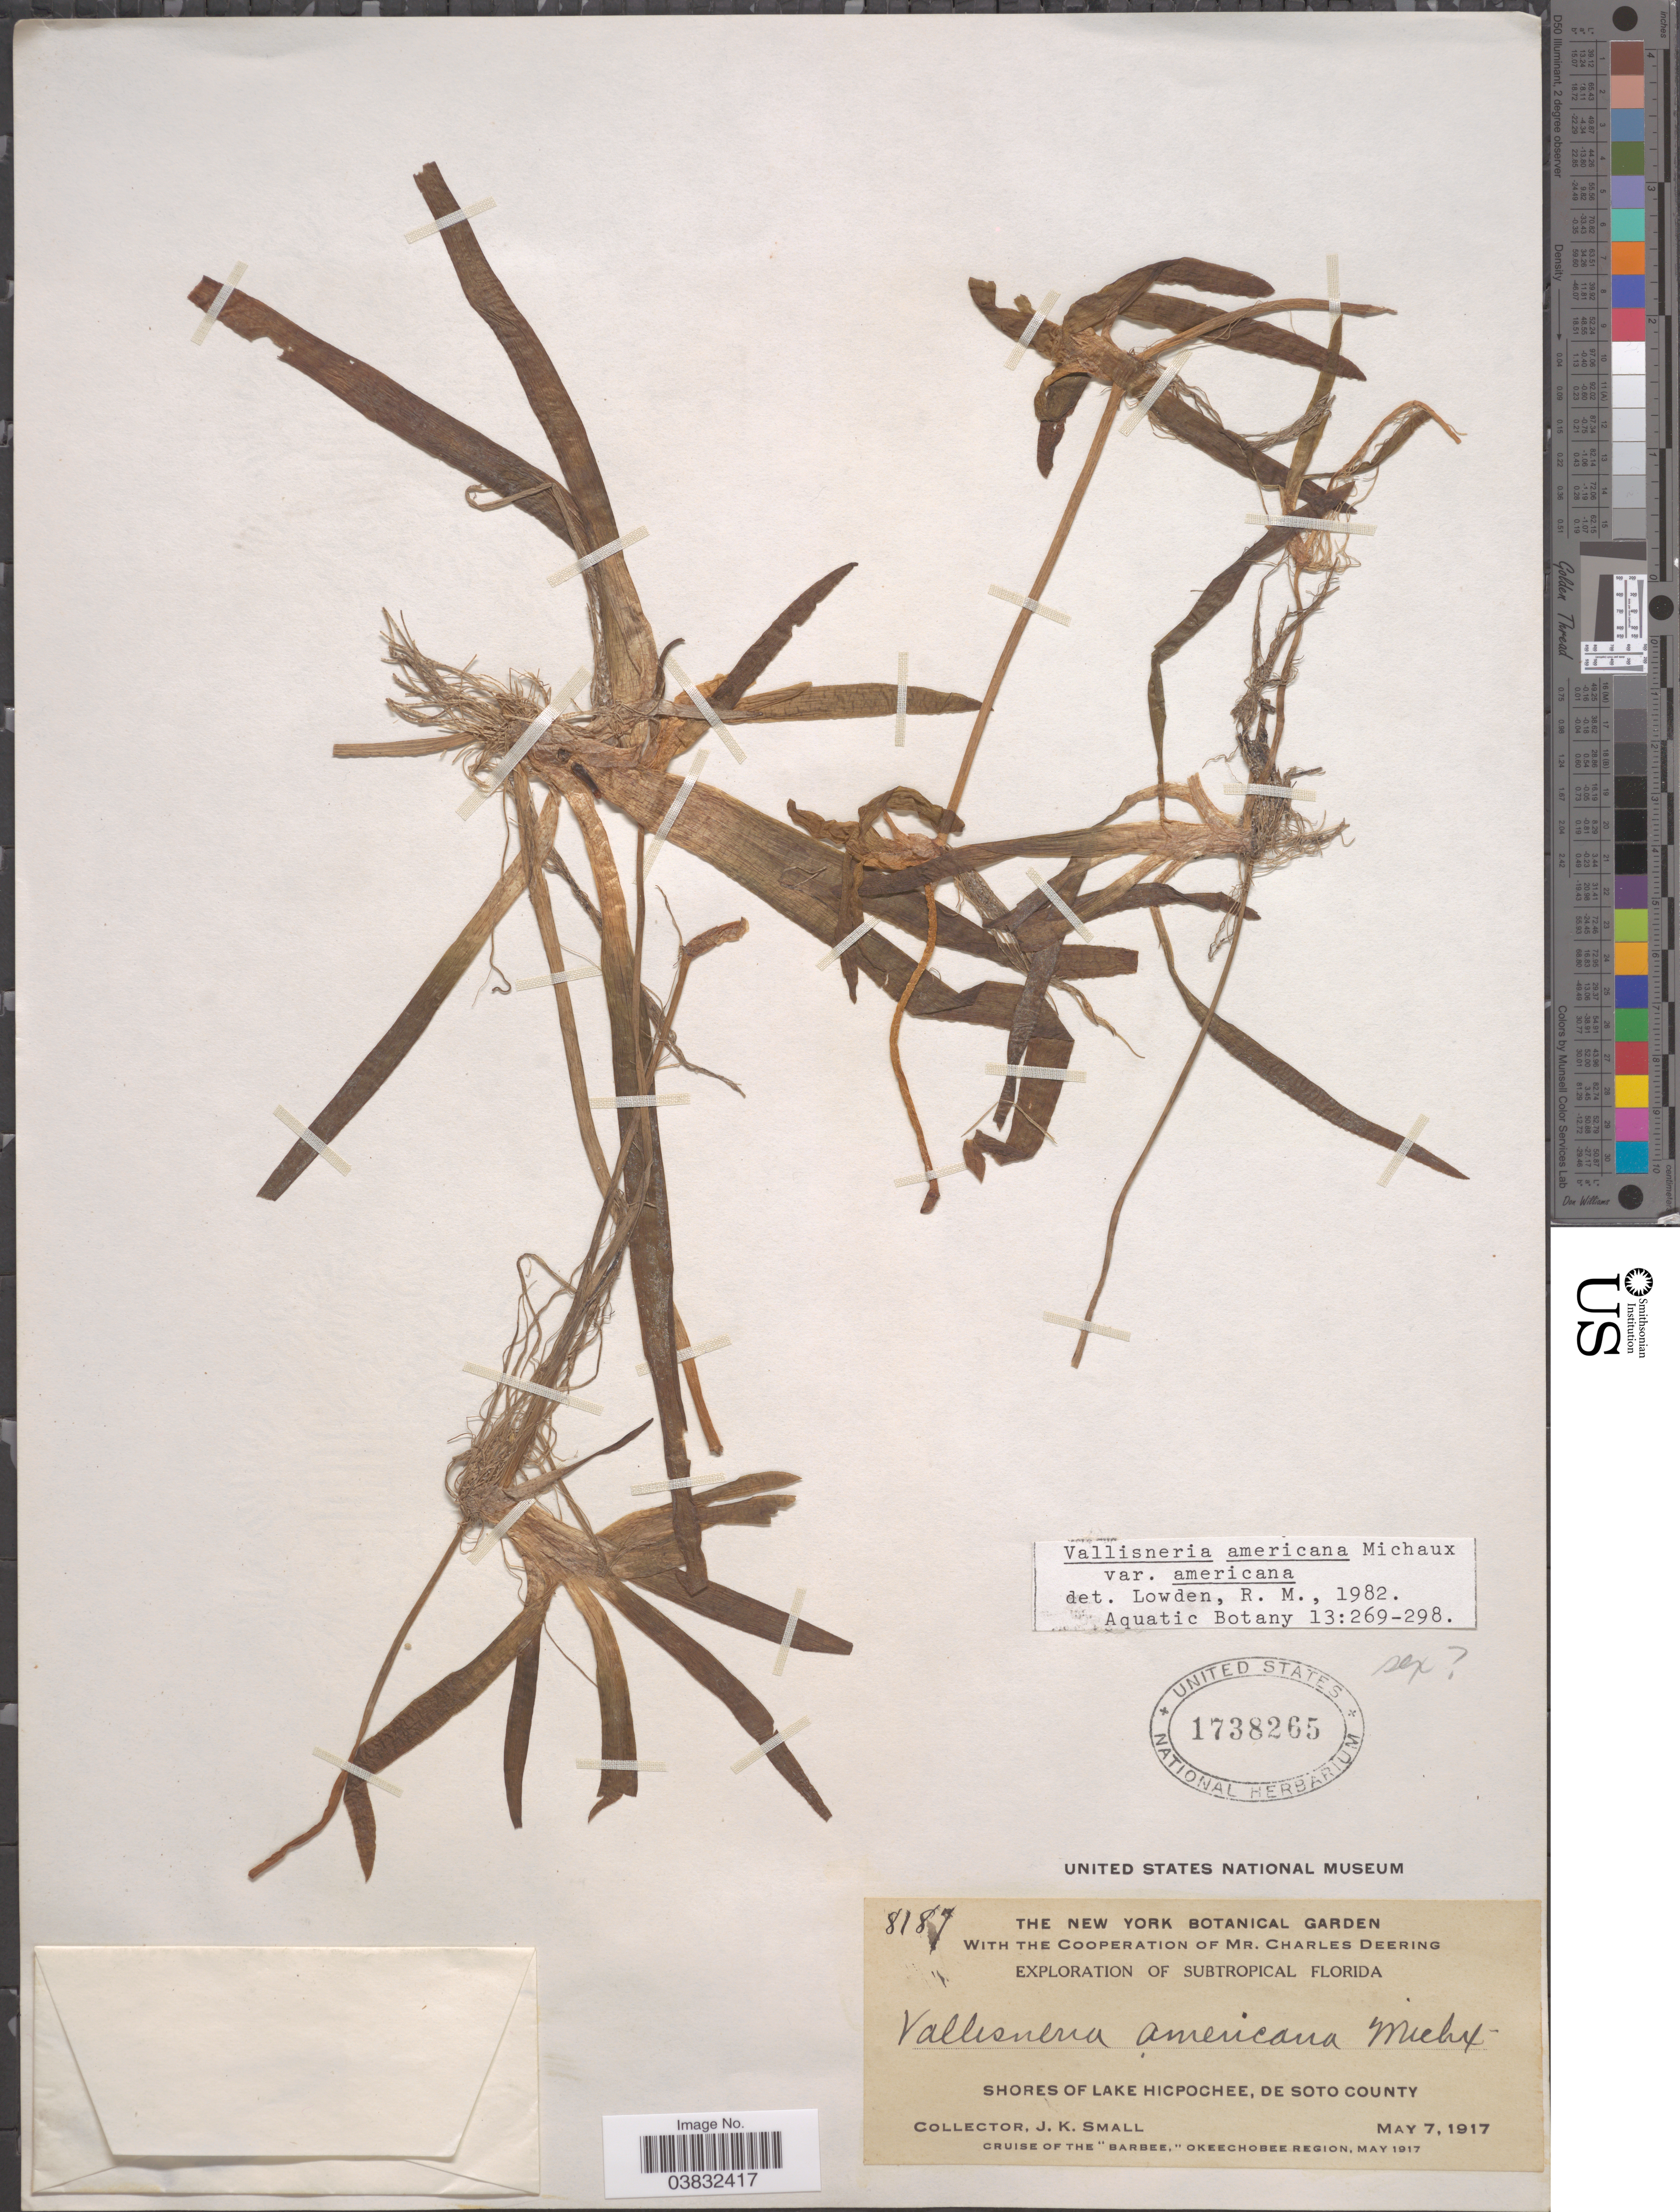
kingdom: Plantae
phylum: Tracheophyta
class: Liliopsida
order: Alismatales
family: Hydrocharitaceae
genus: Vallisneria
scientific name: Vallisneria americana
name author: Michx.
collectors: J. K. Small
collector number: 8187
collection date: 1917-05-07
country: United States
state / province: Florida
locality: Subtropical Florida. Shores of Lake Hicpochee, De Soto County.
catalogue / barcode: US 1738265